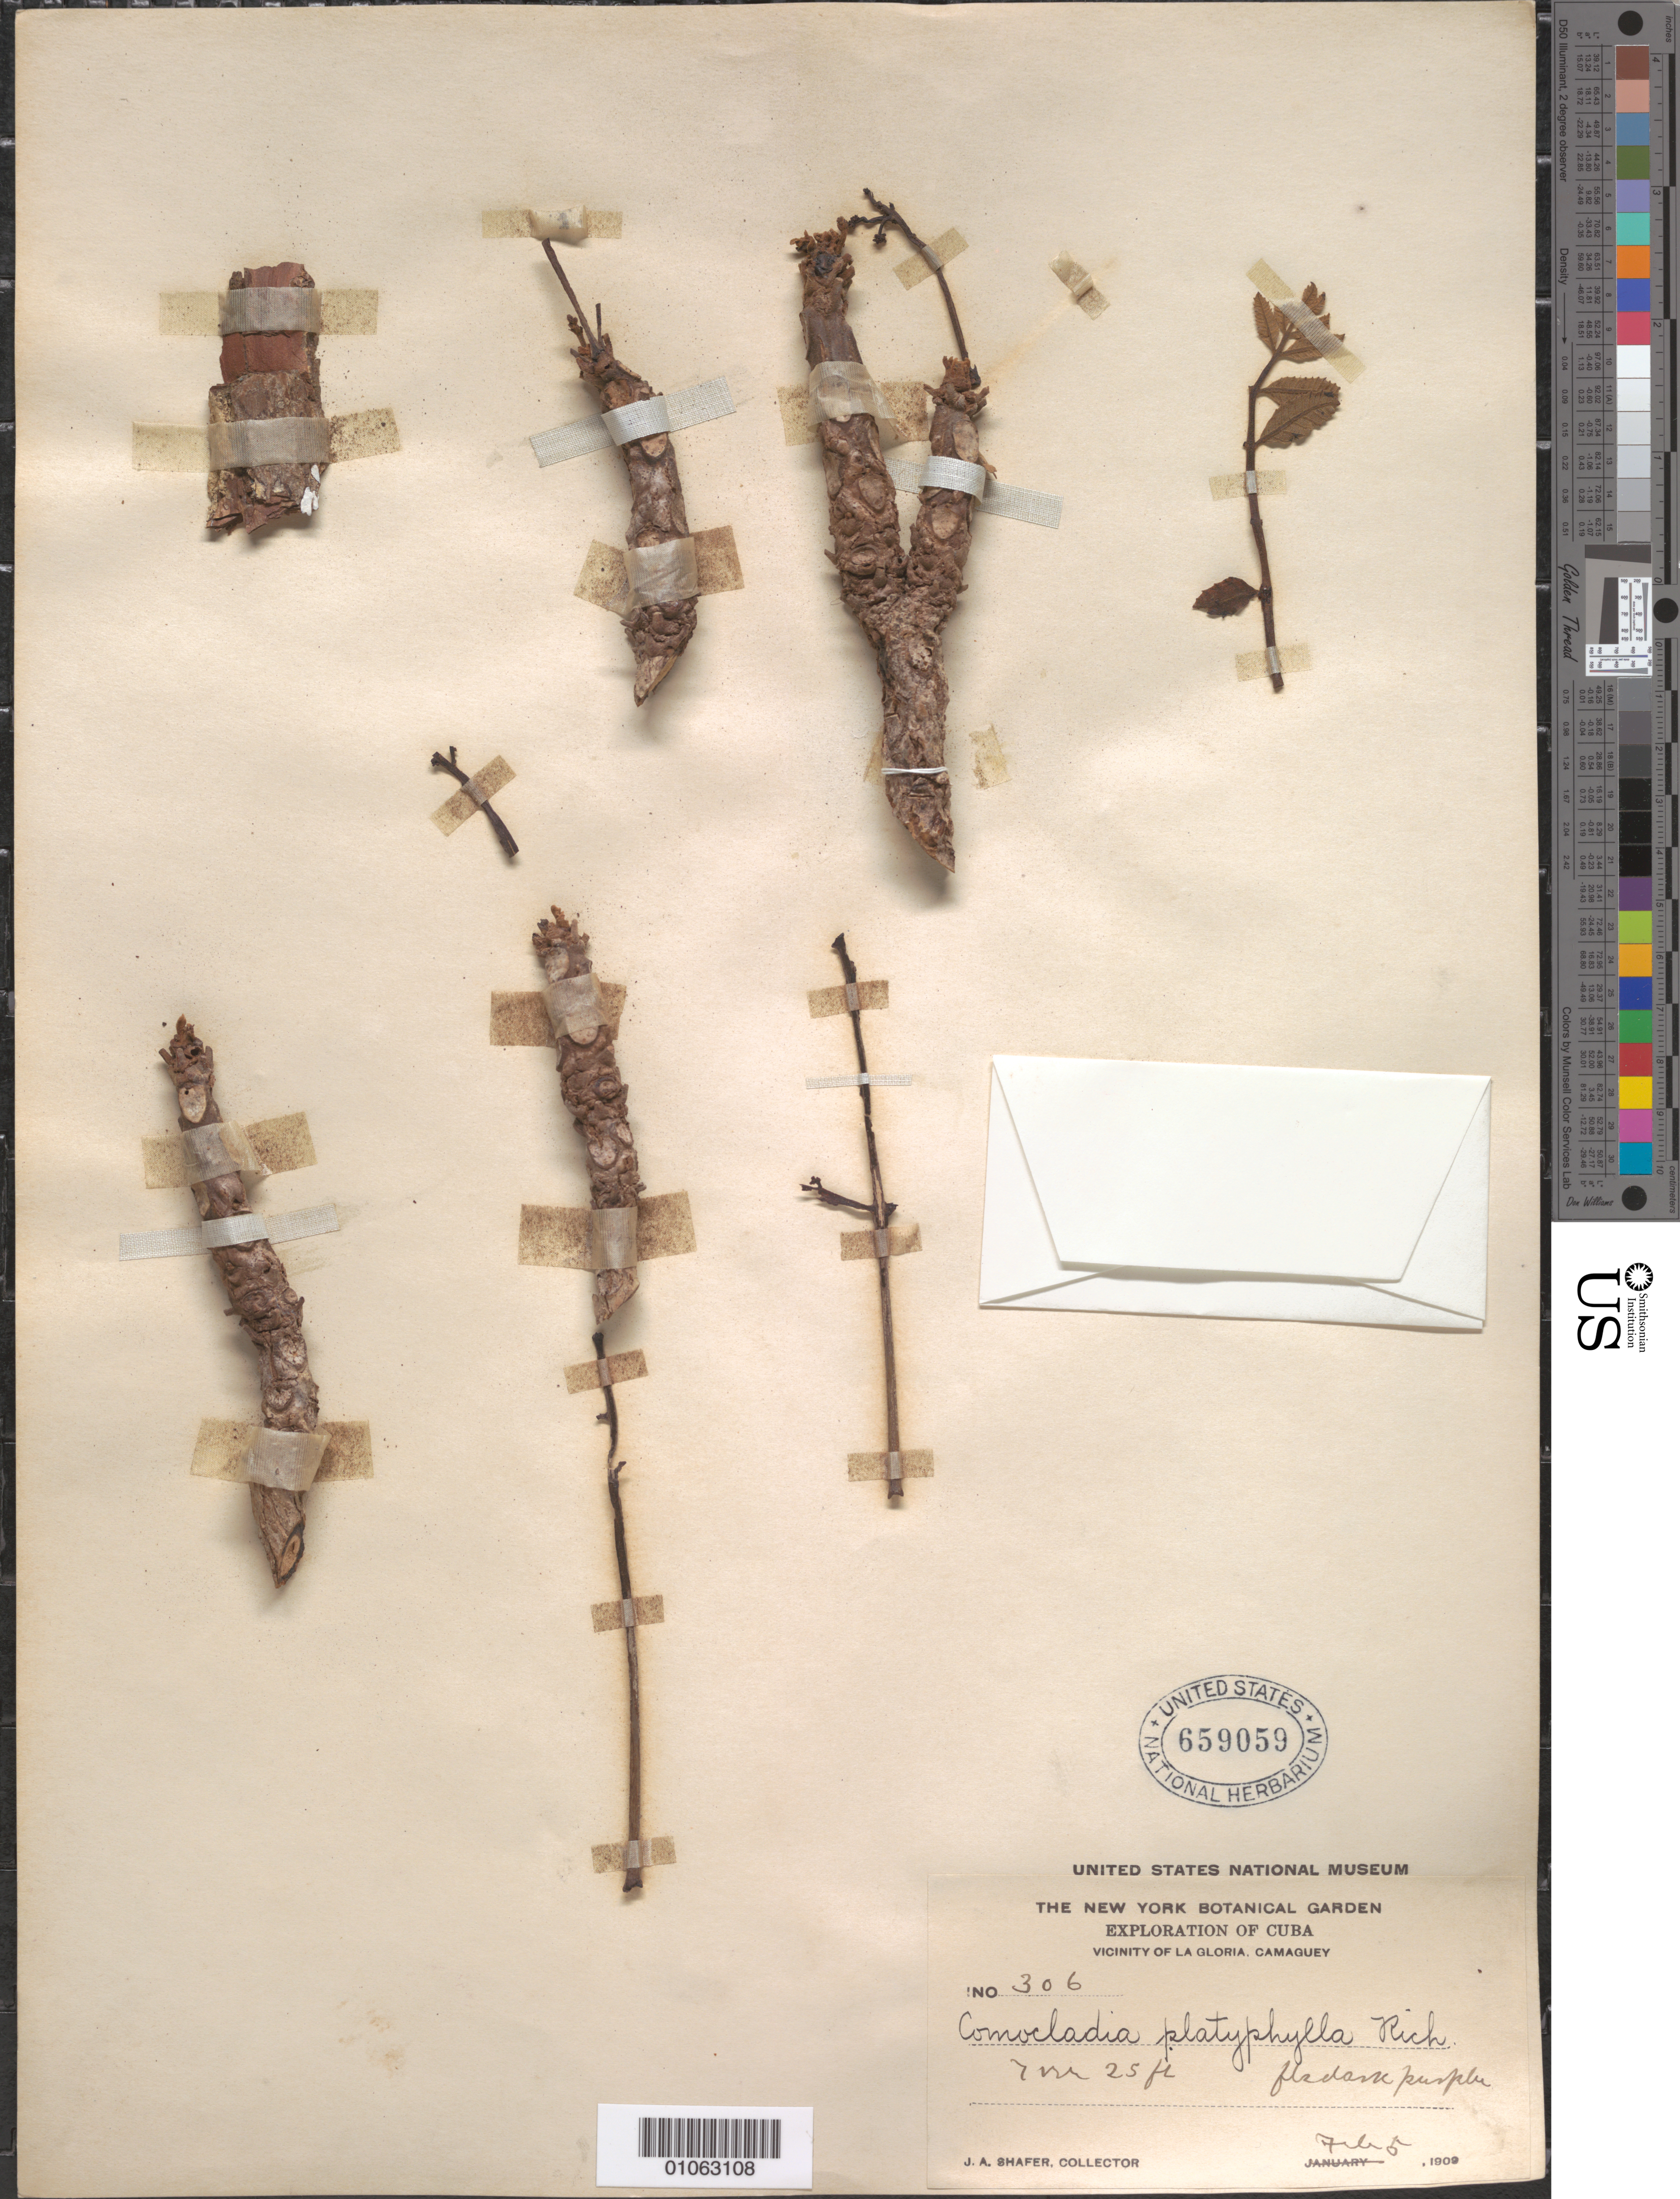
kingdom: Plantae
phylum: Tracheophyta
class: Magnoliopsida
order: Sapindales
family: Anacardiaceae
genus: Comocladia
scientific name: Comocladia platyphylla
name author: A. Rich. ex Griseb.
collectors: J. A. Shafer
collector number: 306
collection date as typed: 05 Feb 1909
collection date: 1909-02-05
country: Cuba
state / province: Camagüey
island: Cuba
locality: Vicinity of La Gloria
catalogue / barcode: US 659059